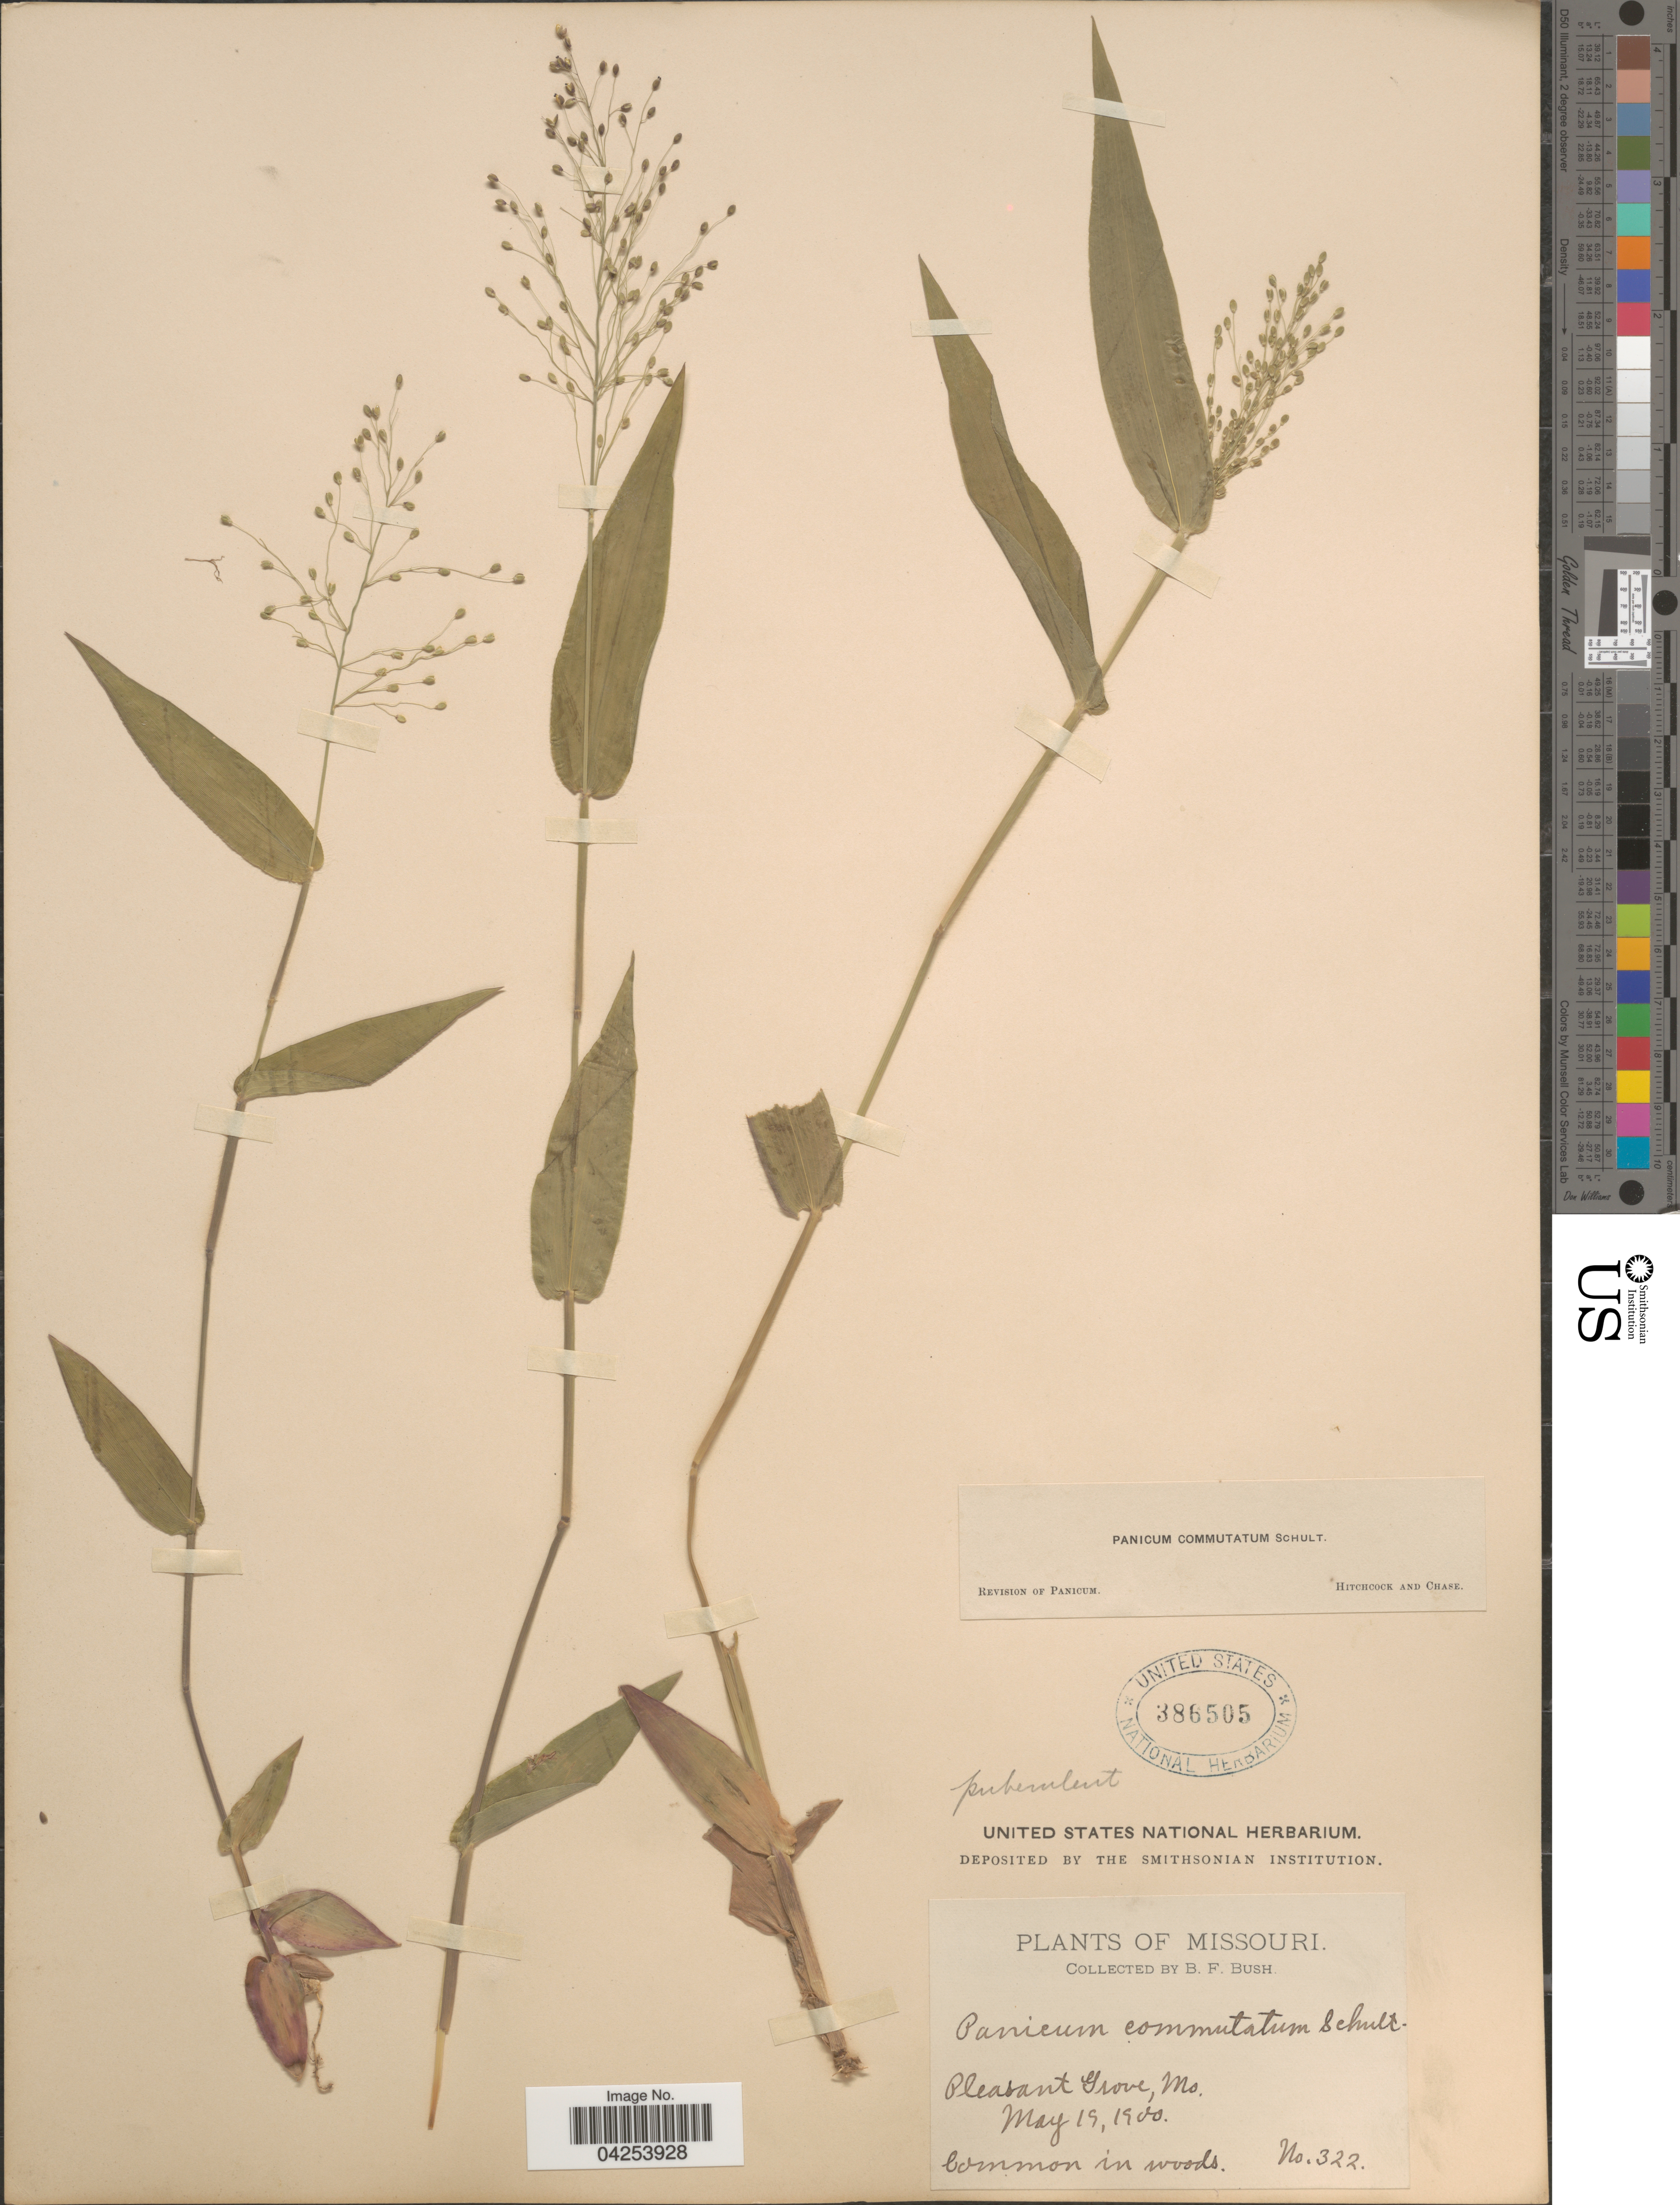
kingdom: Plantae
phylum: Tracheophyta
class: Liliopsida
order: Poales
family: Poaceae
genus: Dichanthelium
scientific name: Dichanthelium commutatum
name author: (Schult.) Gould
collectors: B. F. Bush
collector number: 322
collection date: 1900-05-19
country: United States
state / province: Missouri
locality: Pleasant Grove.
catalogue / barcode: US 386505